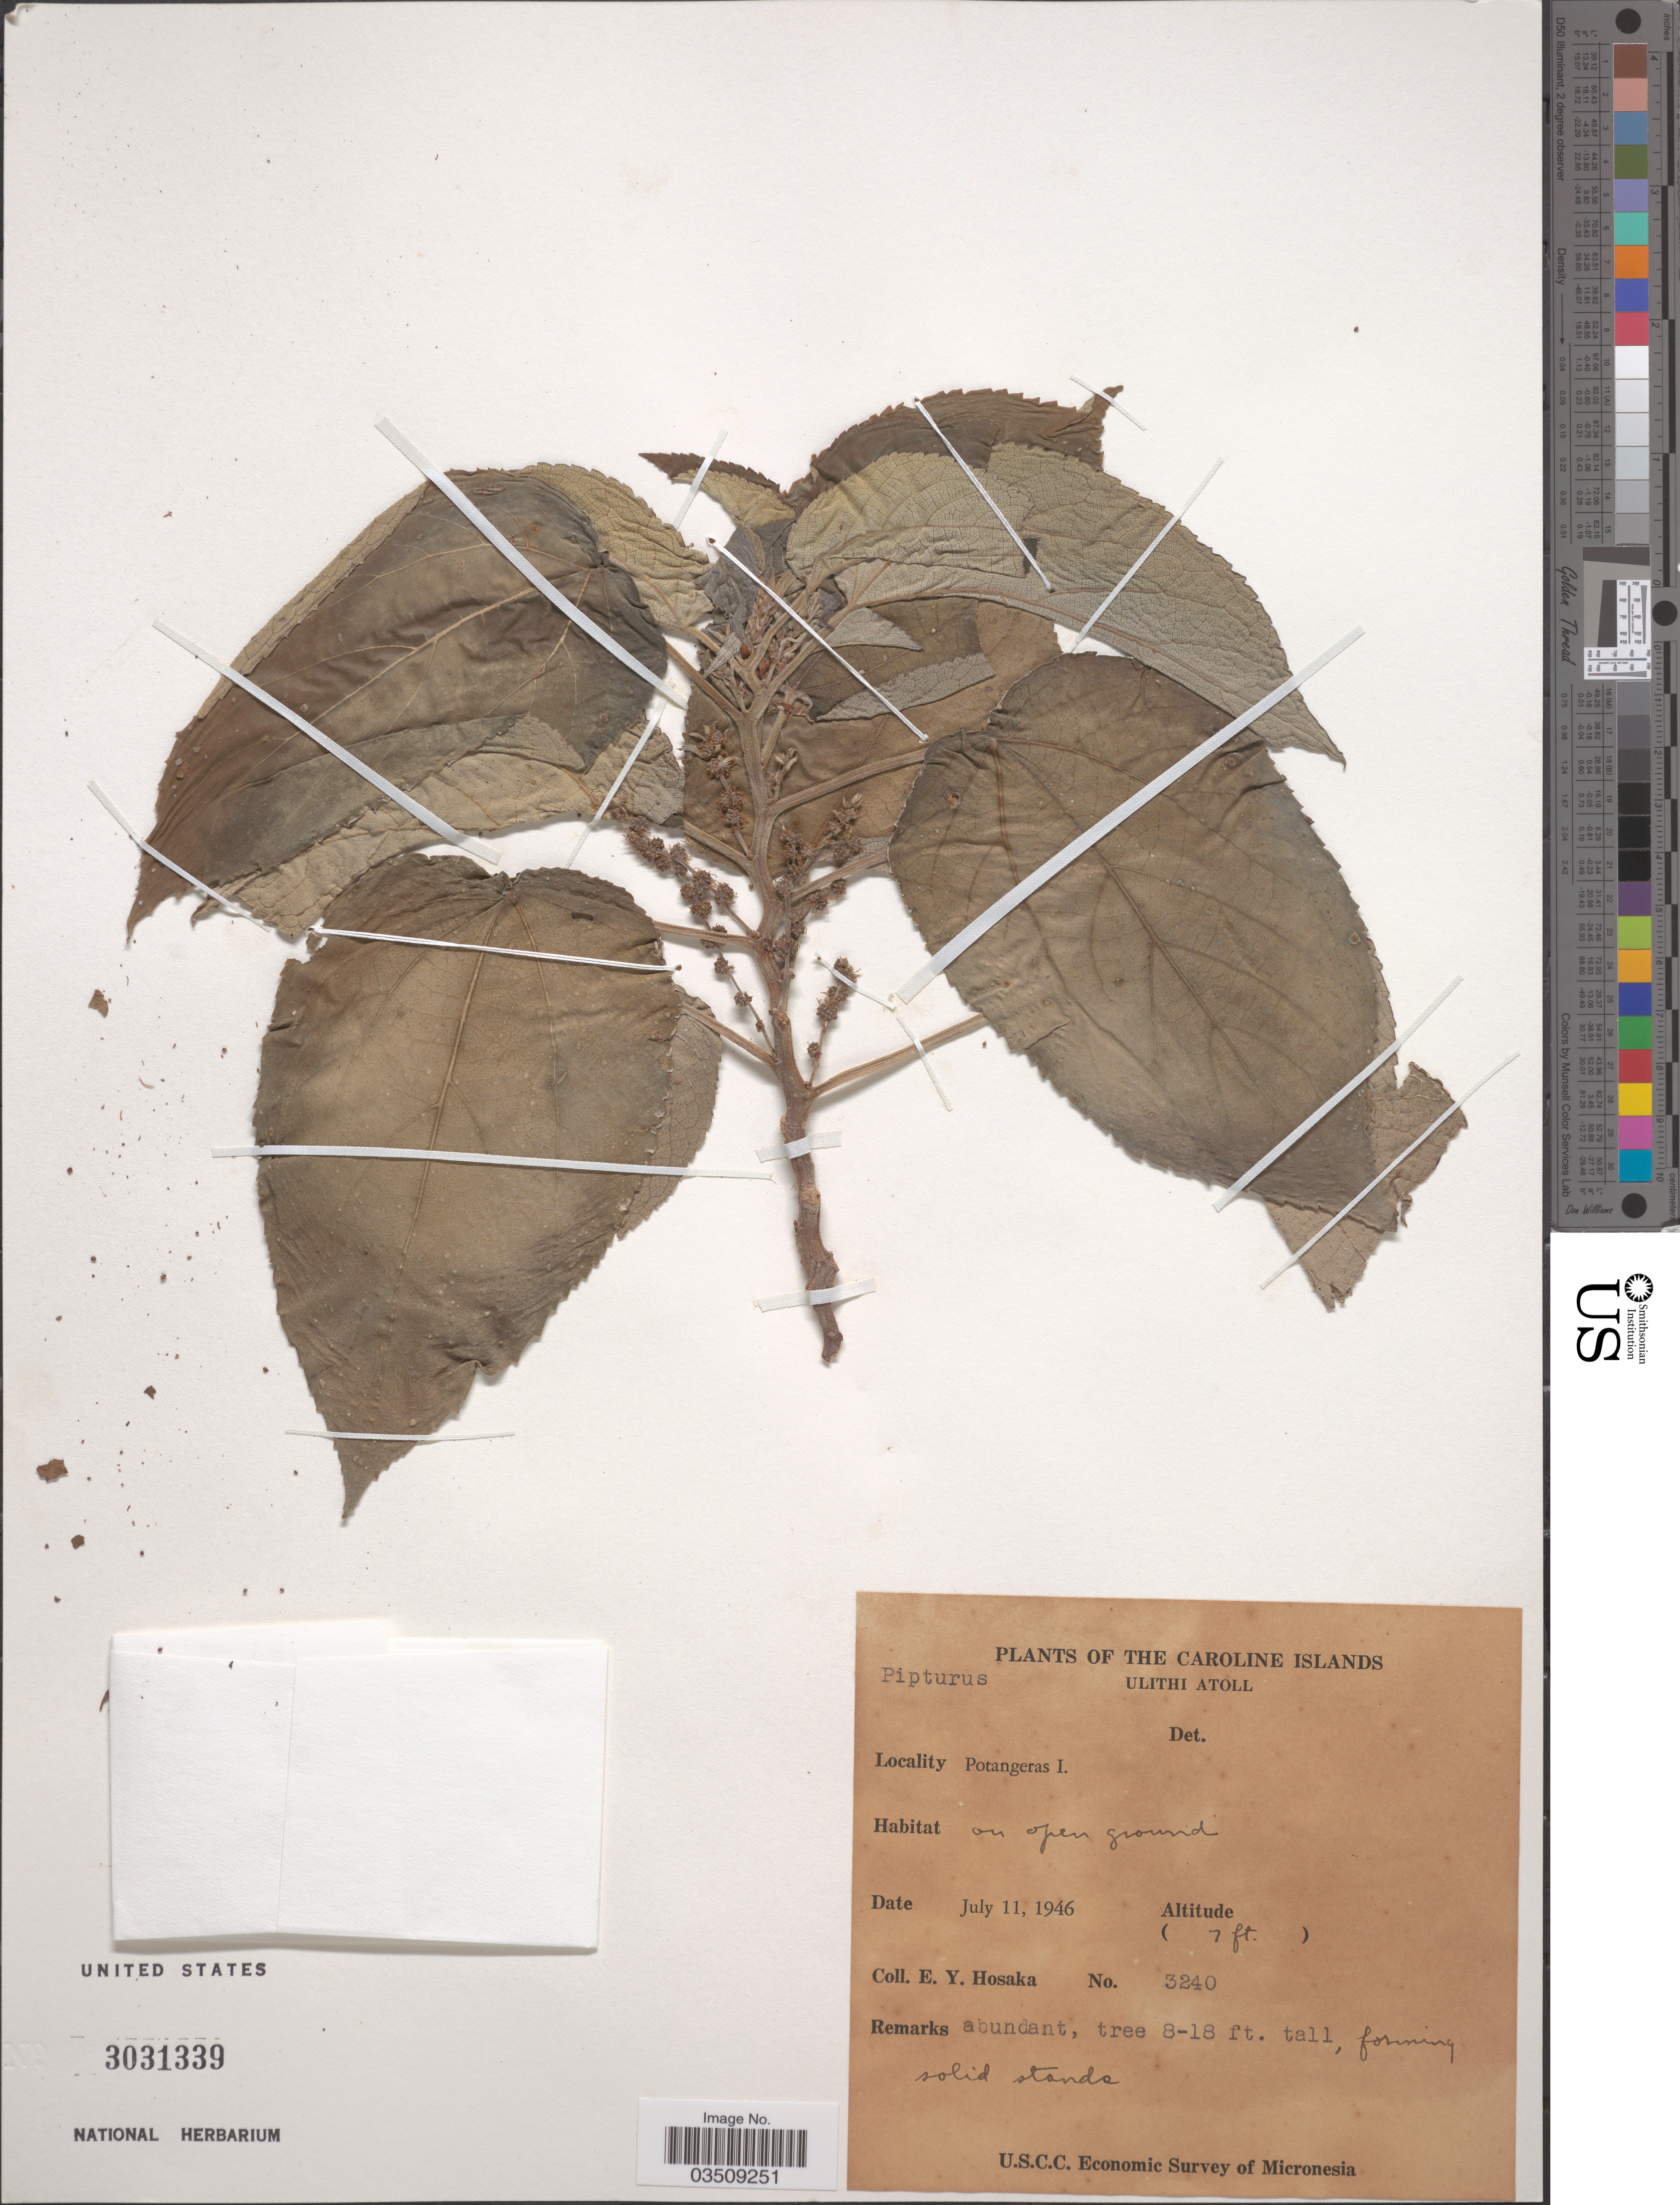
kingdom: Plantae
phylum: Tracheophyta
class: Magnoliopsida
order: Rosales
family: Urticaceae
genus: Pipturus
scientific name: Pipturus sp.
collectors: E. Y. Hosaka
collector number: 3240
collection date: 1946-07-11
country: Micronesia, Federated States of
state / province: Yap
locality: The Caroline Islands. Ulithi Atoll. Potangeras I.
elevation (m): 2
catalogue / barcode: US 3031339